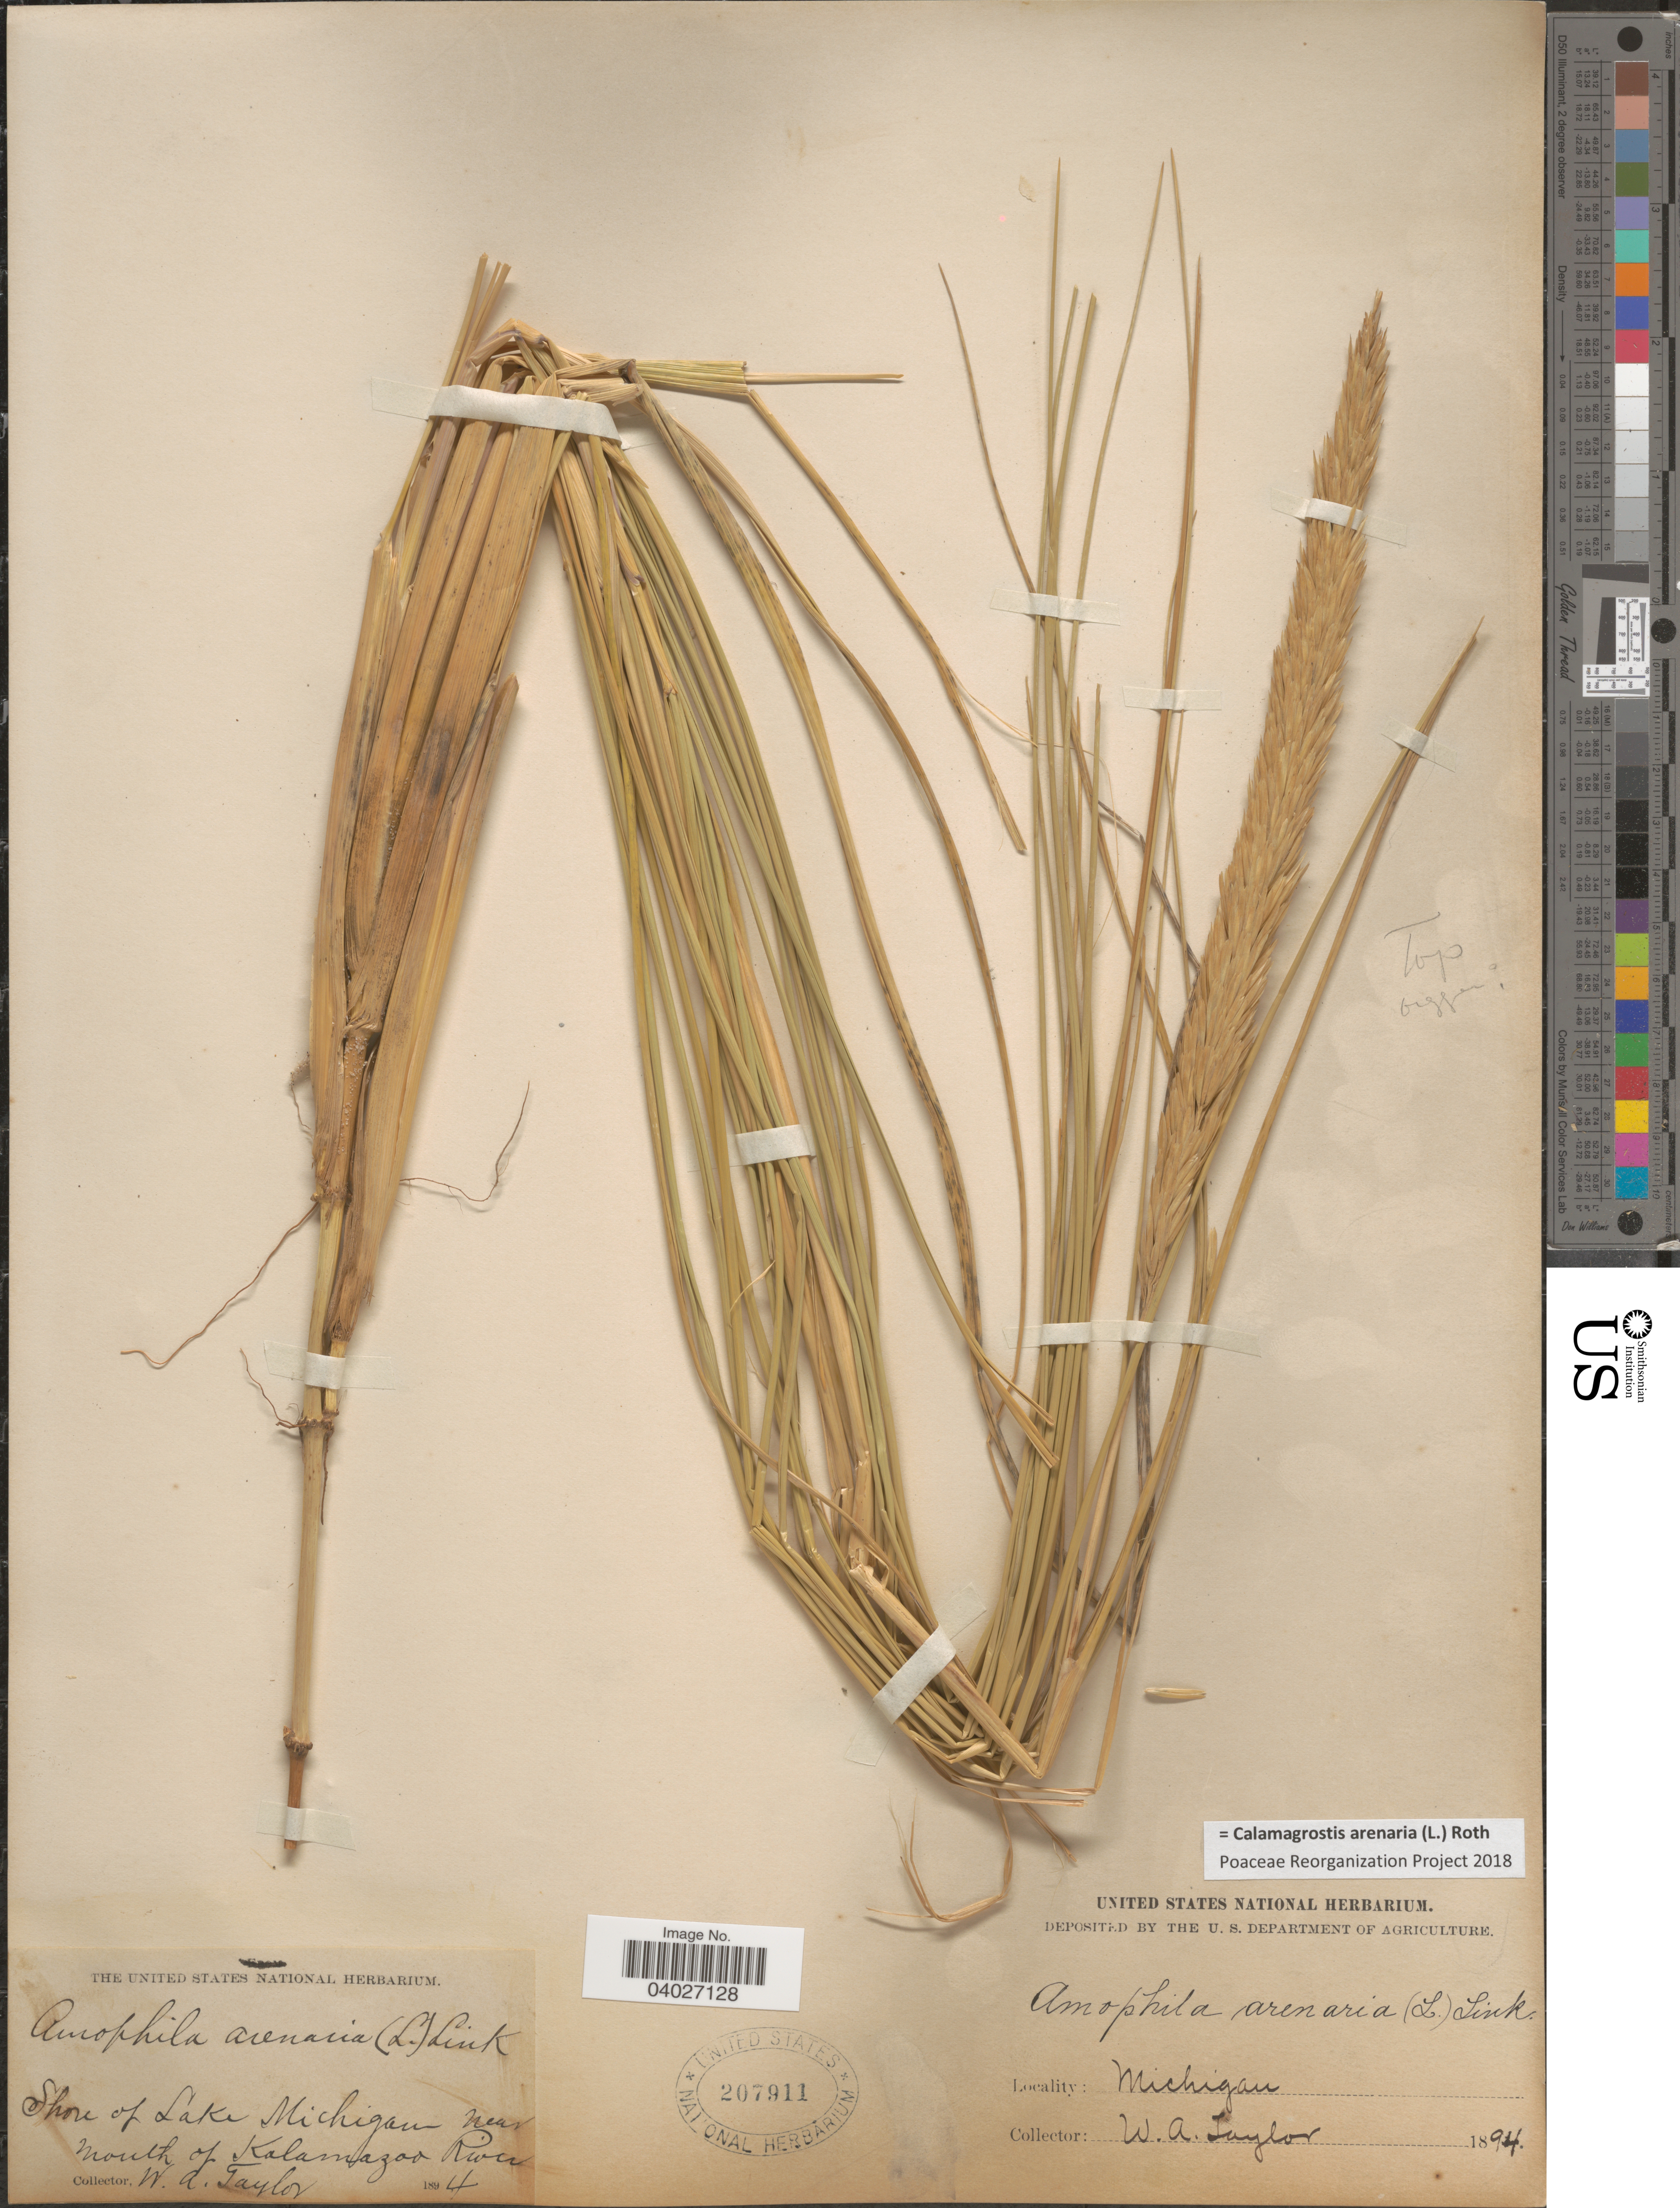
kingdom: Plantae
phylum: Tracheophyta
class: Liliopsida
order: Poales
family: Poaceae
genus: Calamagrostis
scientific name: Calamagrostis arenaria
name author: (L.) Roth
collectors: W. A. Taylor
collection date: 1894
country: United States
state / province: Michigan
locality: Shore of Lake Michigan near mouth Kalamazoo River.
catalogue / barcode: US 207911